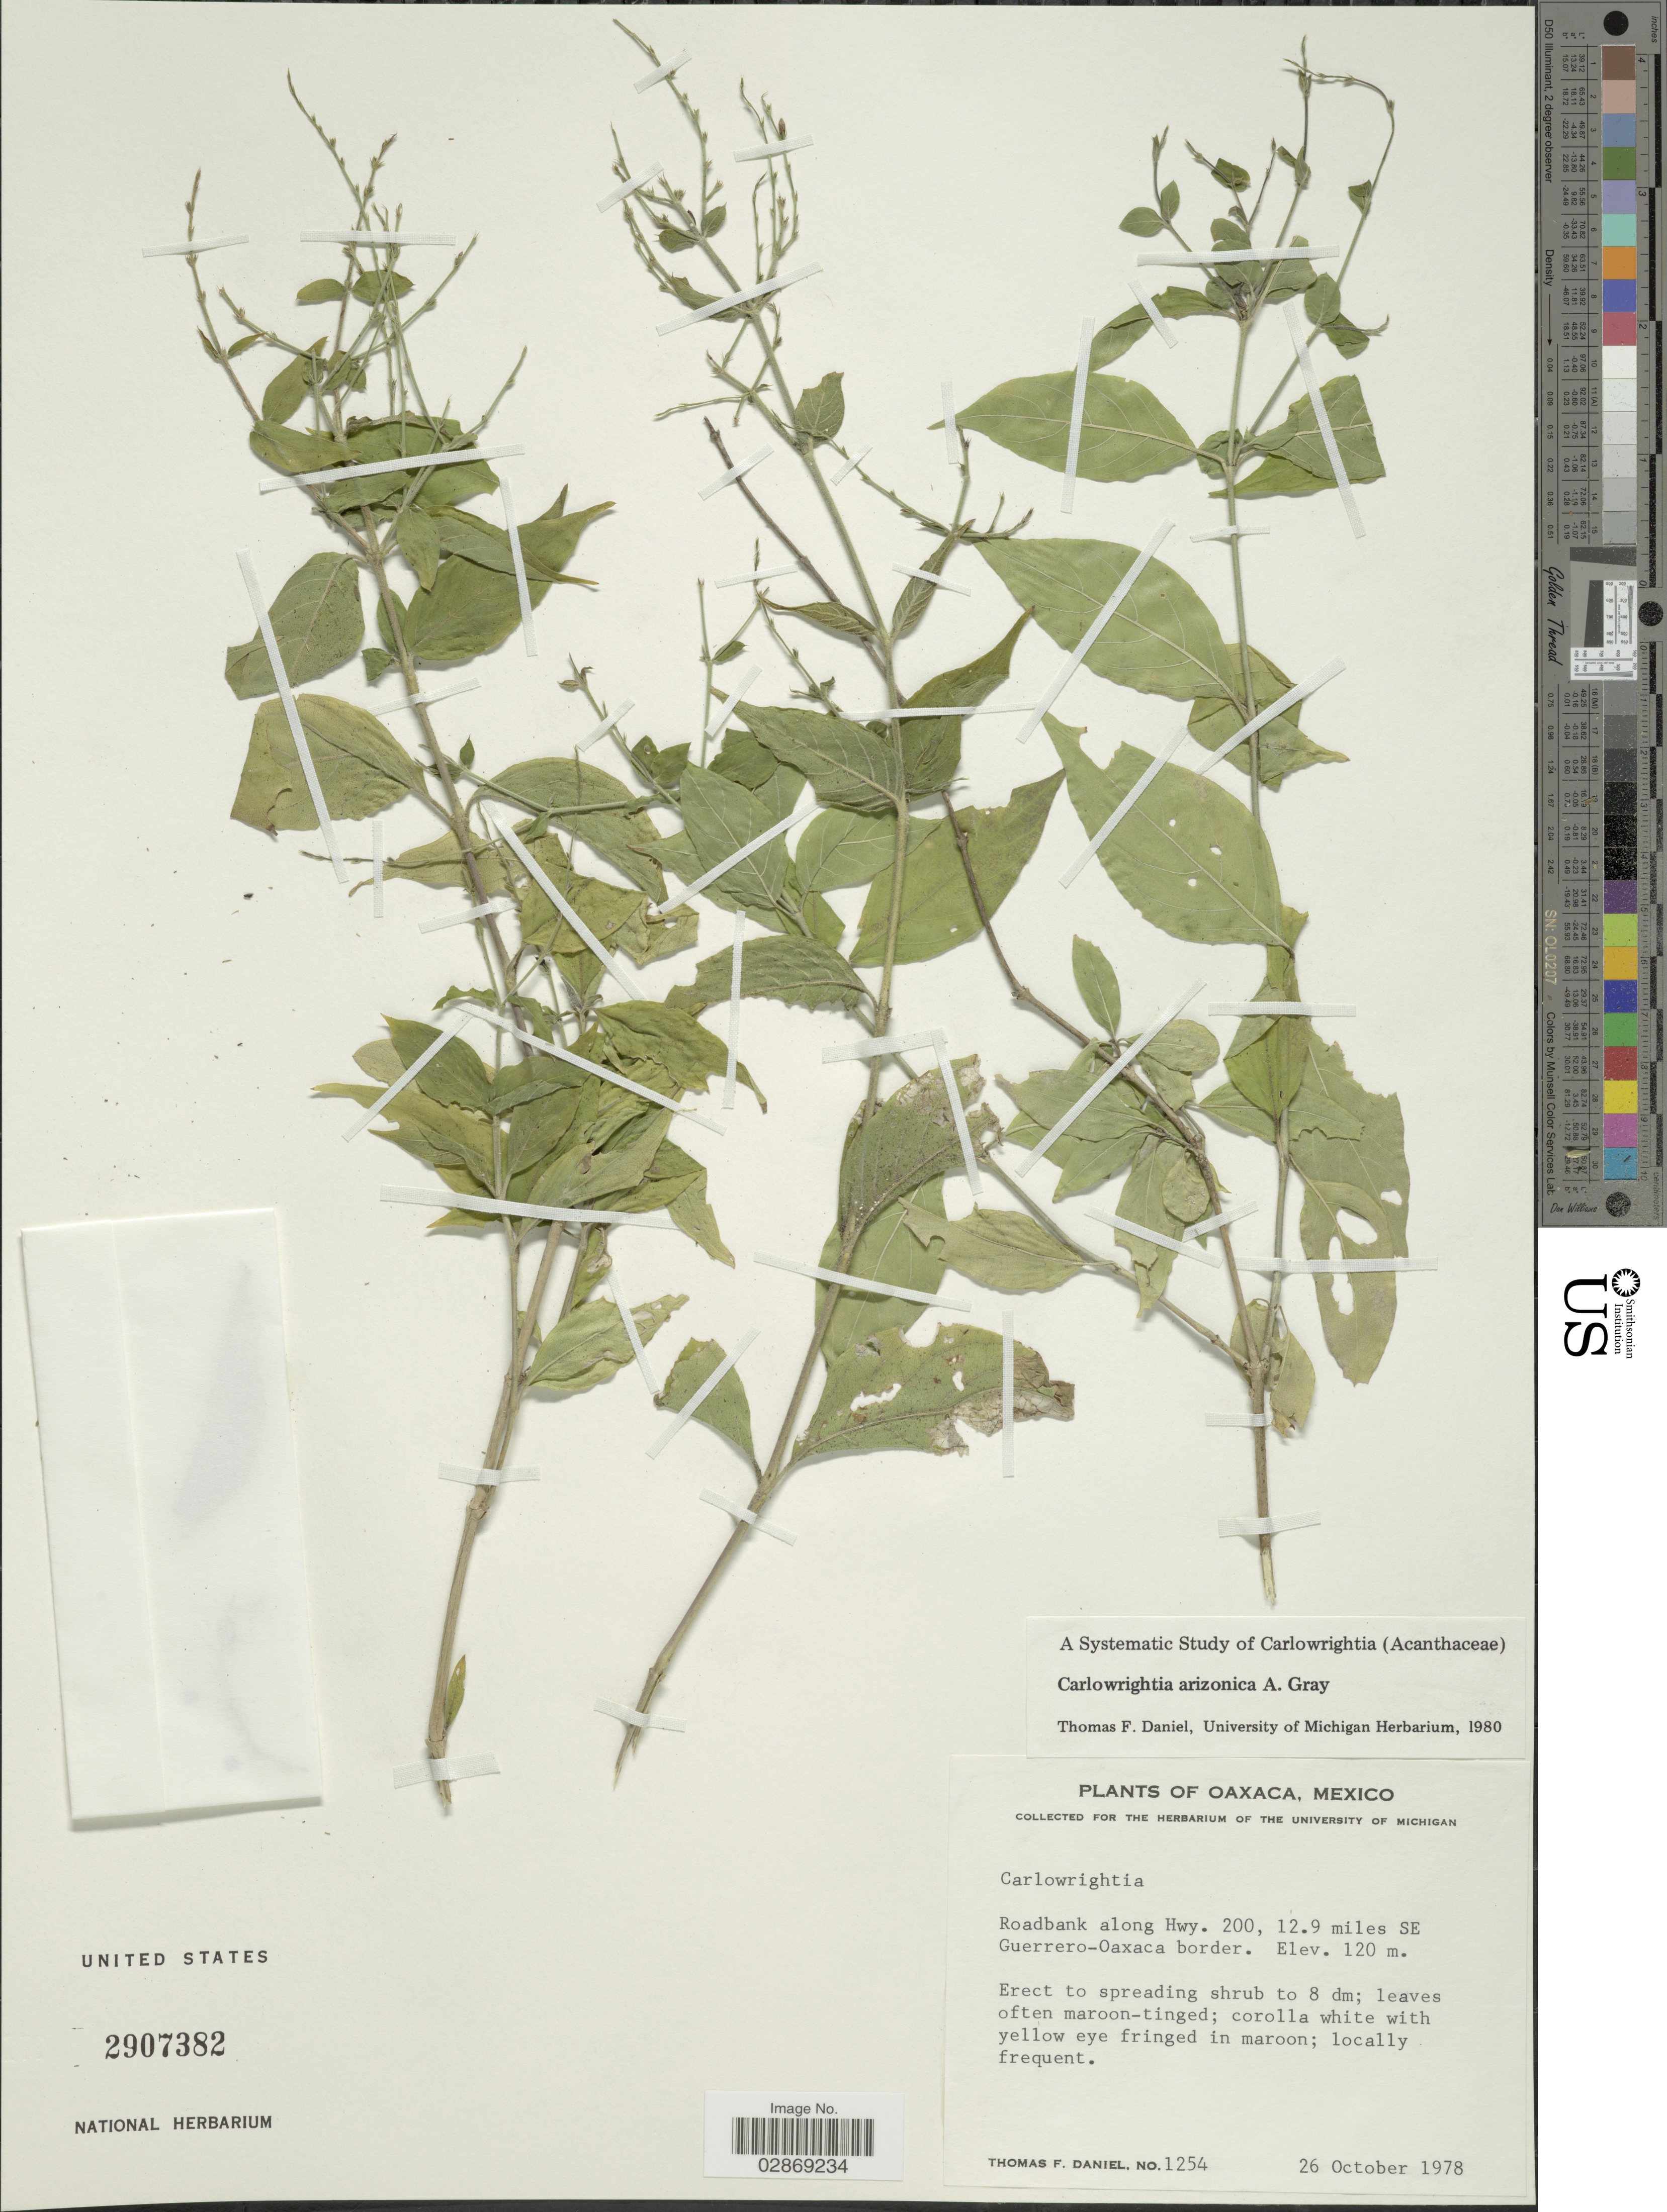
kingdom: Plantae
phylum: Tracheophyta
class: Magnoliopsida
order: Lamiales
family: Acanthaceae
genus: Carlowrightia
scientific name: Carlowrightia arizonica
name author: A. Gray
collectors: T. F. Daniel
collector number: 1254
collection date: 1978-10-26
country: Mexico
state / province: Oaxaca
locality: Roadbank along Hwy. 200, 12.9 miles SE Guerrero-Oaxaca border.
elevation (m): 120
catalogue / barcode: US 2907382